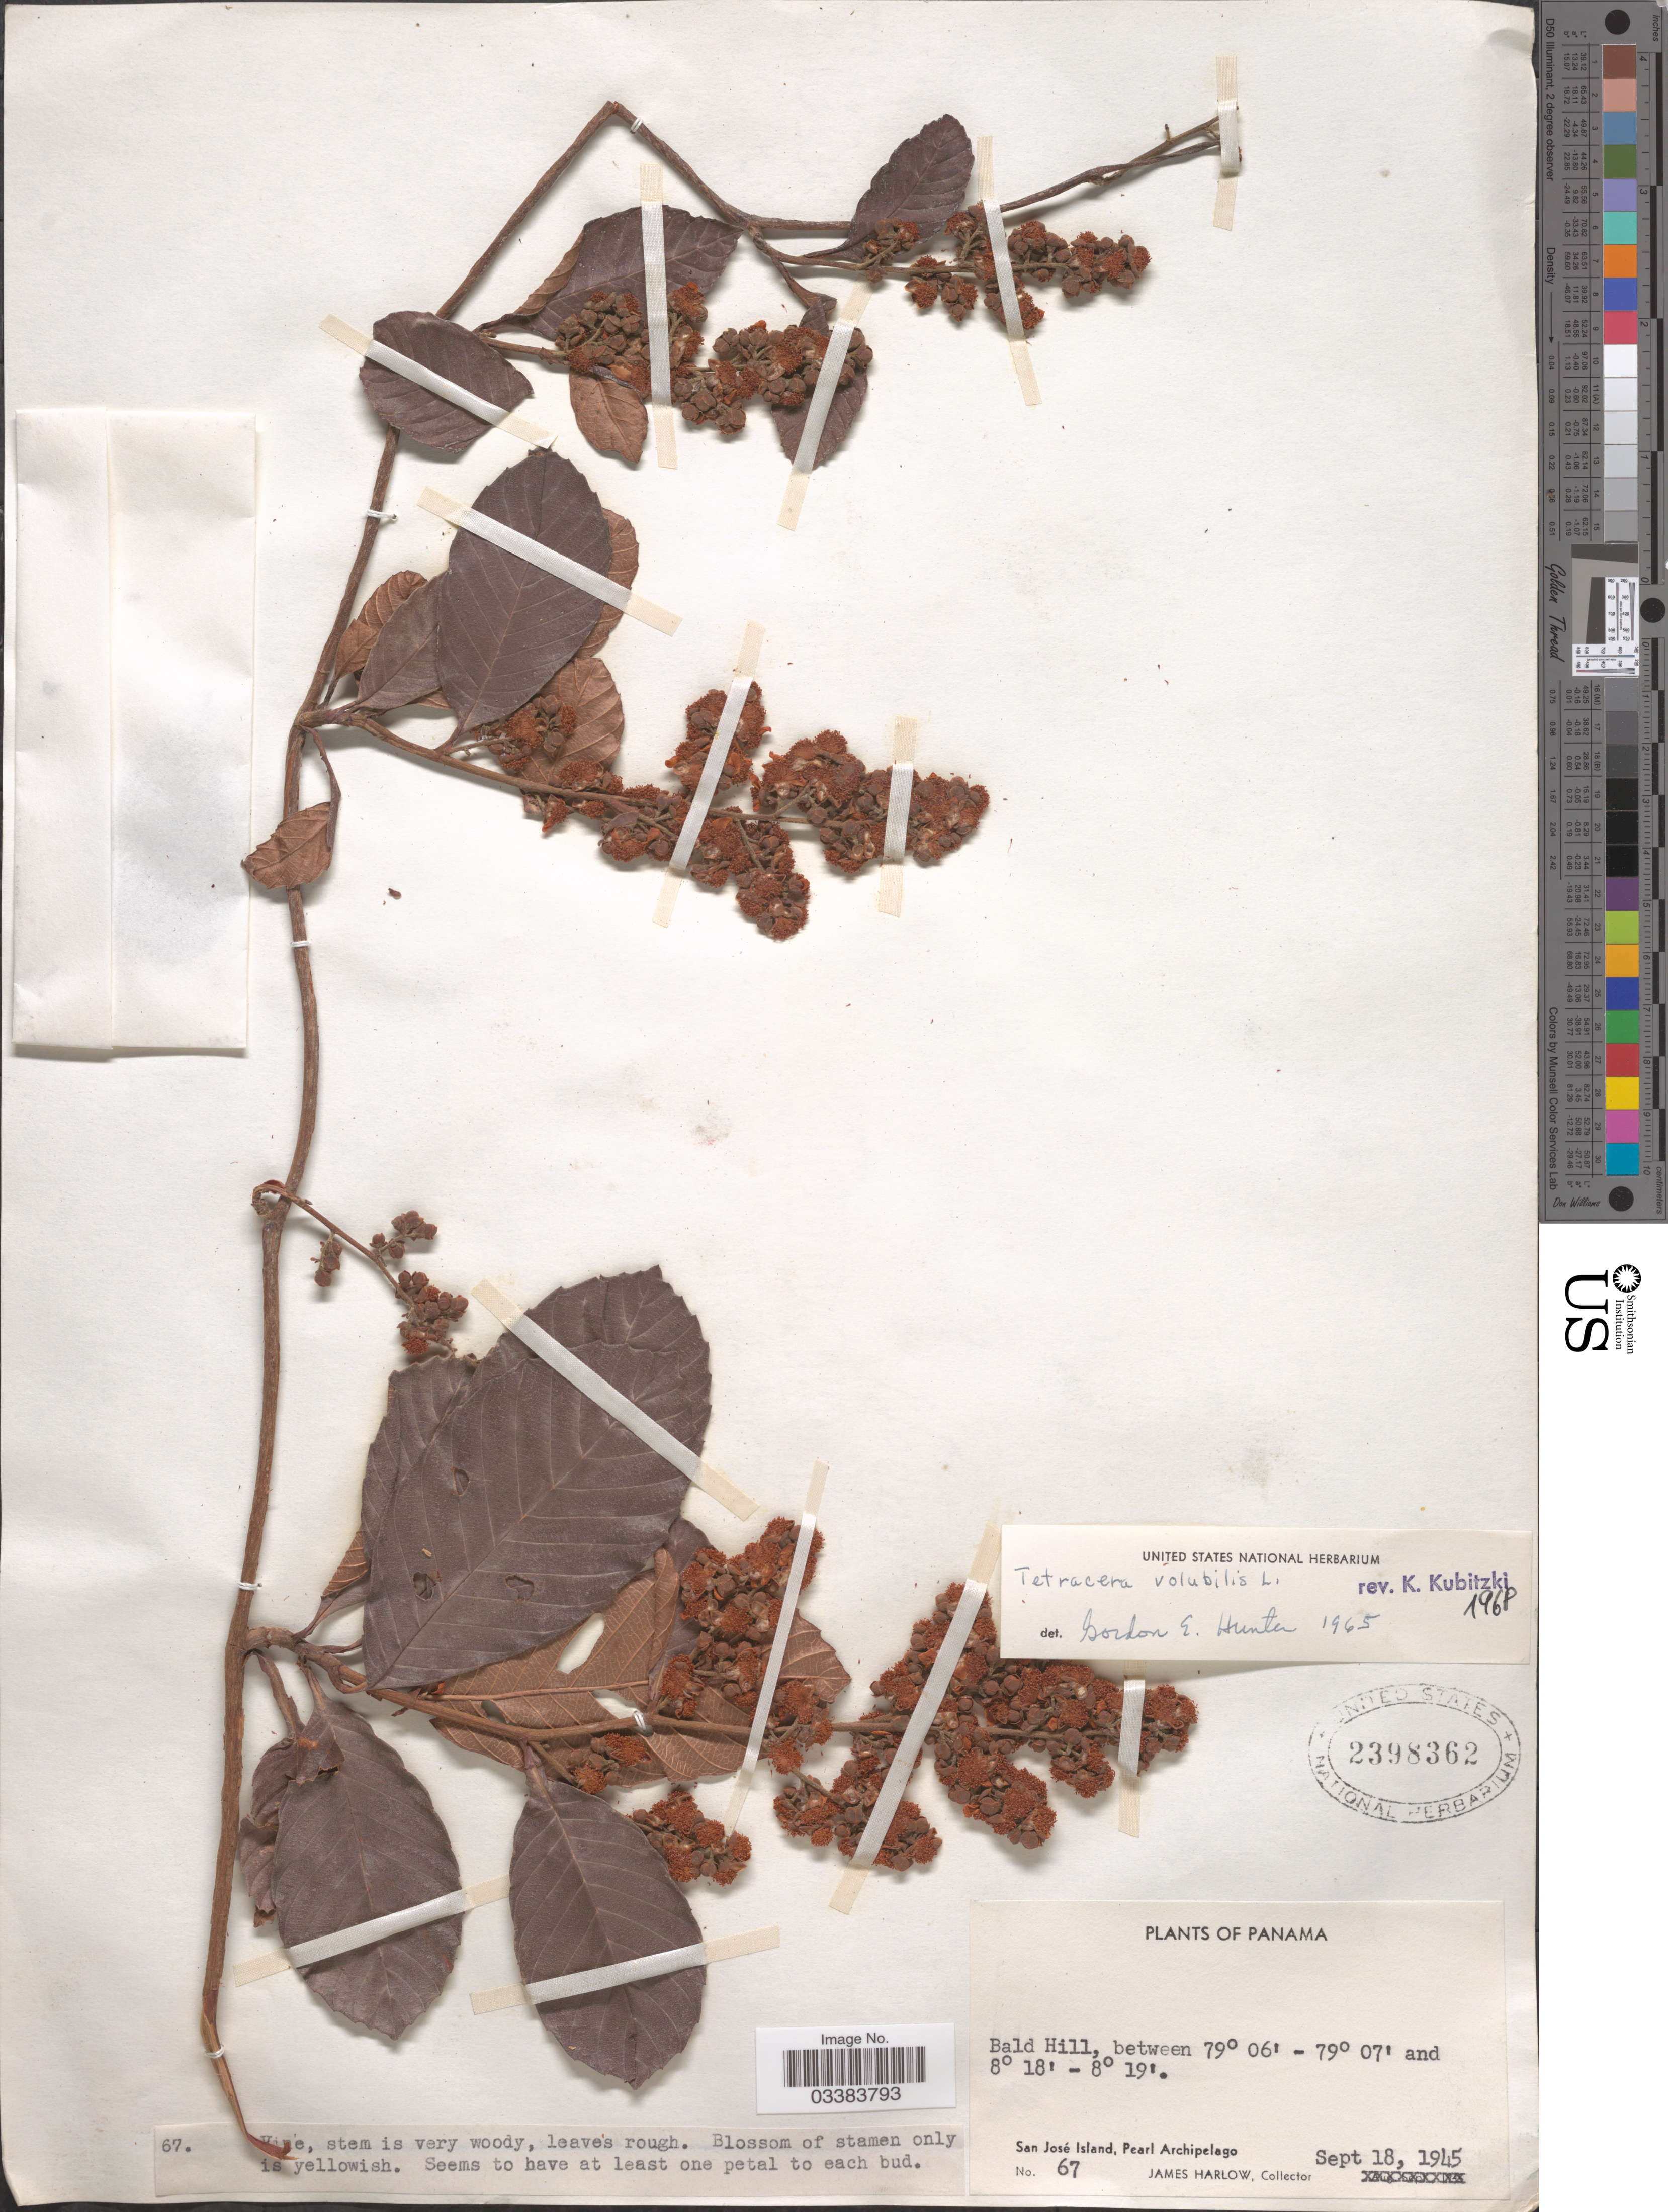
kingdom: Plantae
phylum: Tracheophyta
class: Magnoliopsida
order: Dilleniales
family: Dilleniaceae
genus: Tetracera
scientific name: Tetracera volubilis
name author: L.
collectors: J. Harlow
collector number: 67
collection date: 1945-09-18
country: Panama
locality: Bald Hill. San José Island, Pearl Archipelago.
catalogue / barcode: US 2398362